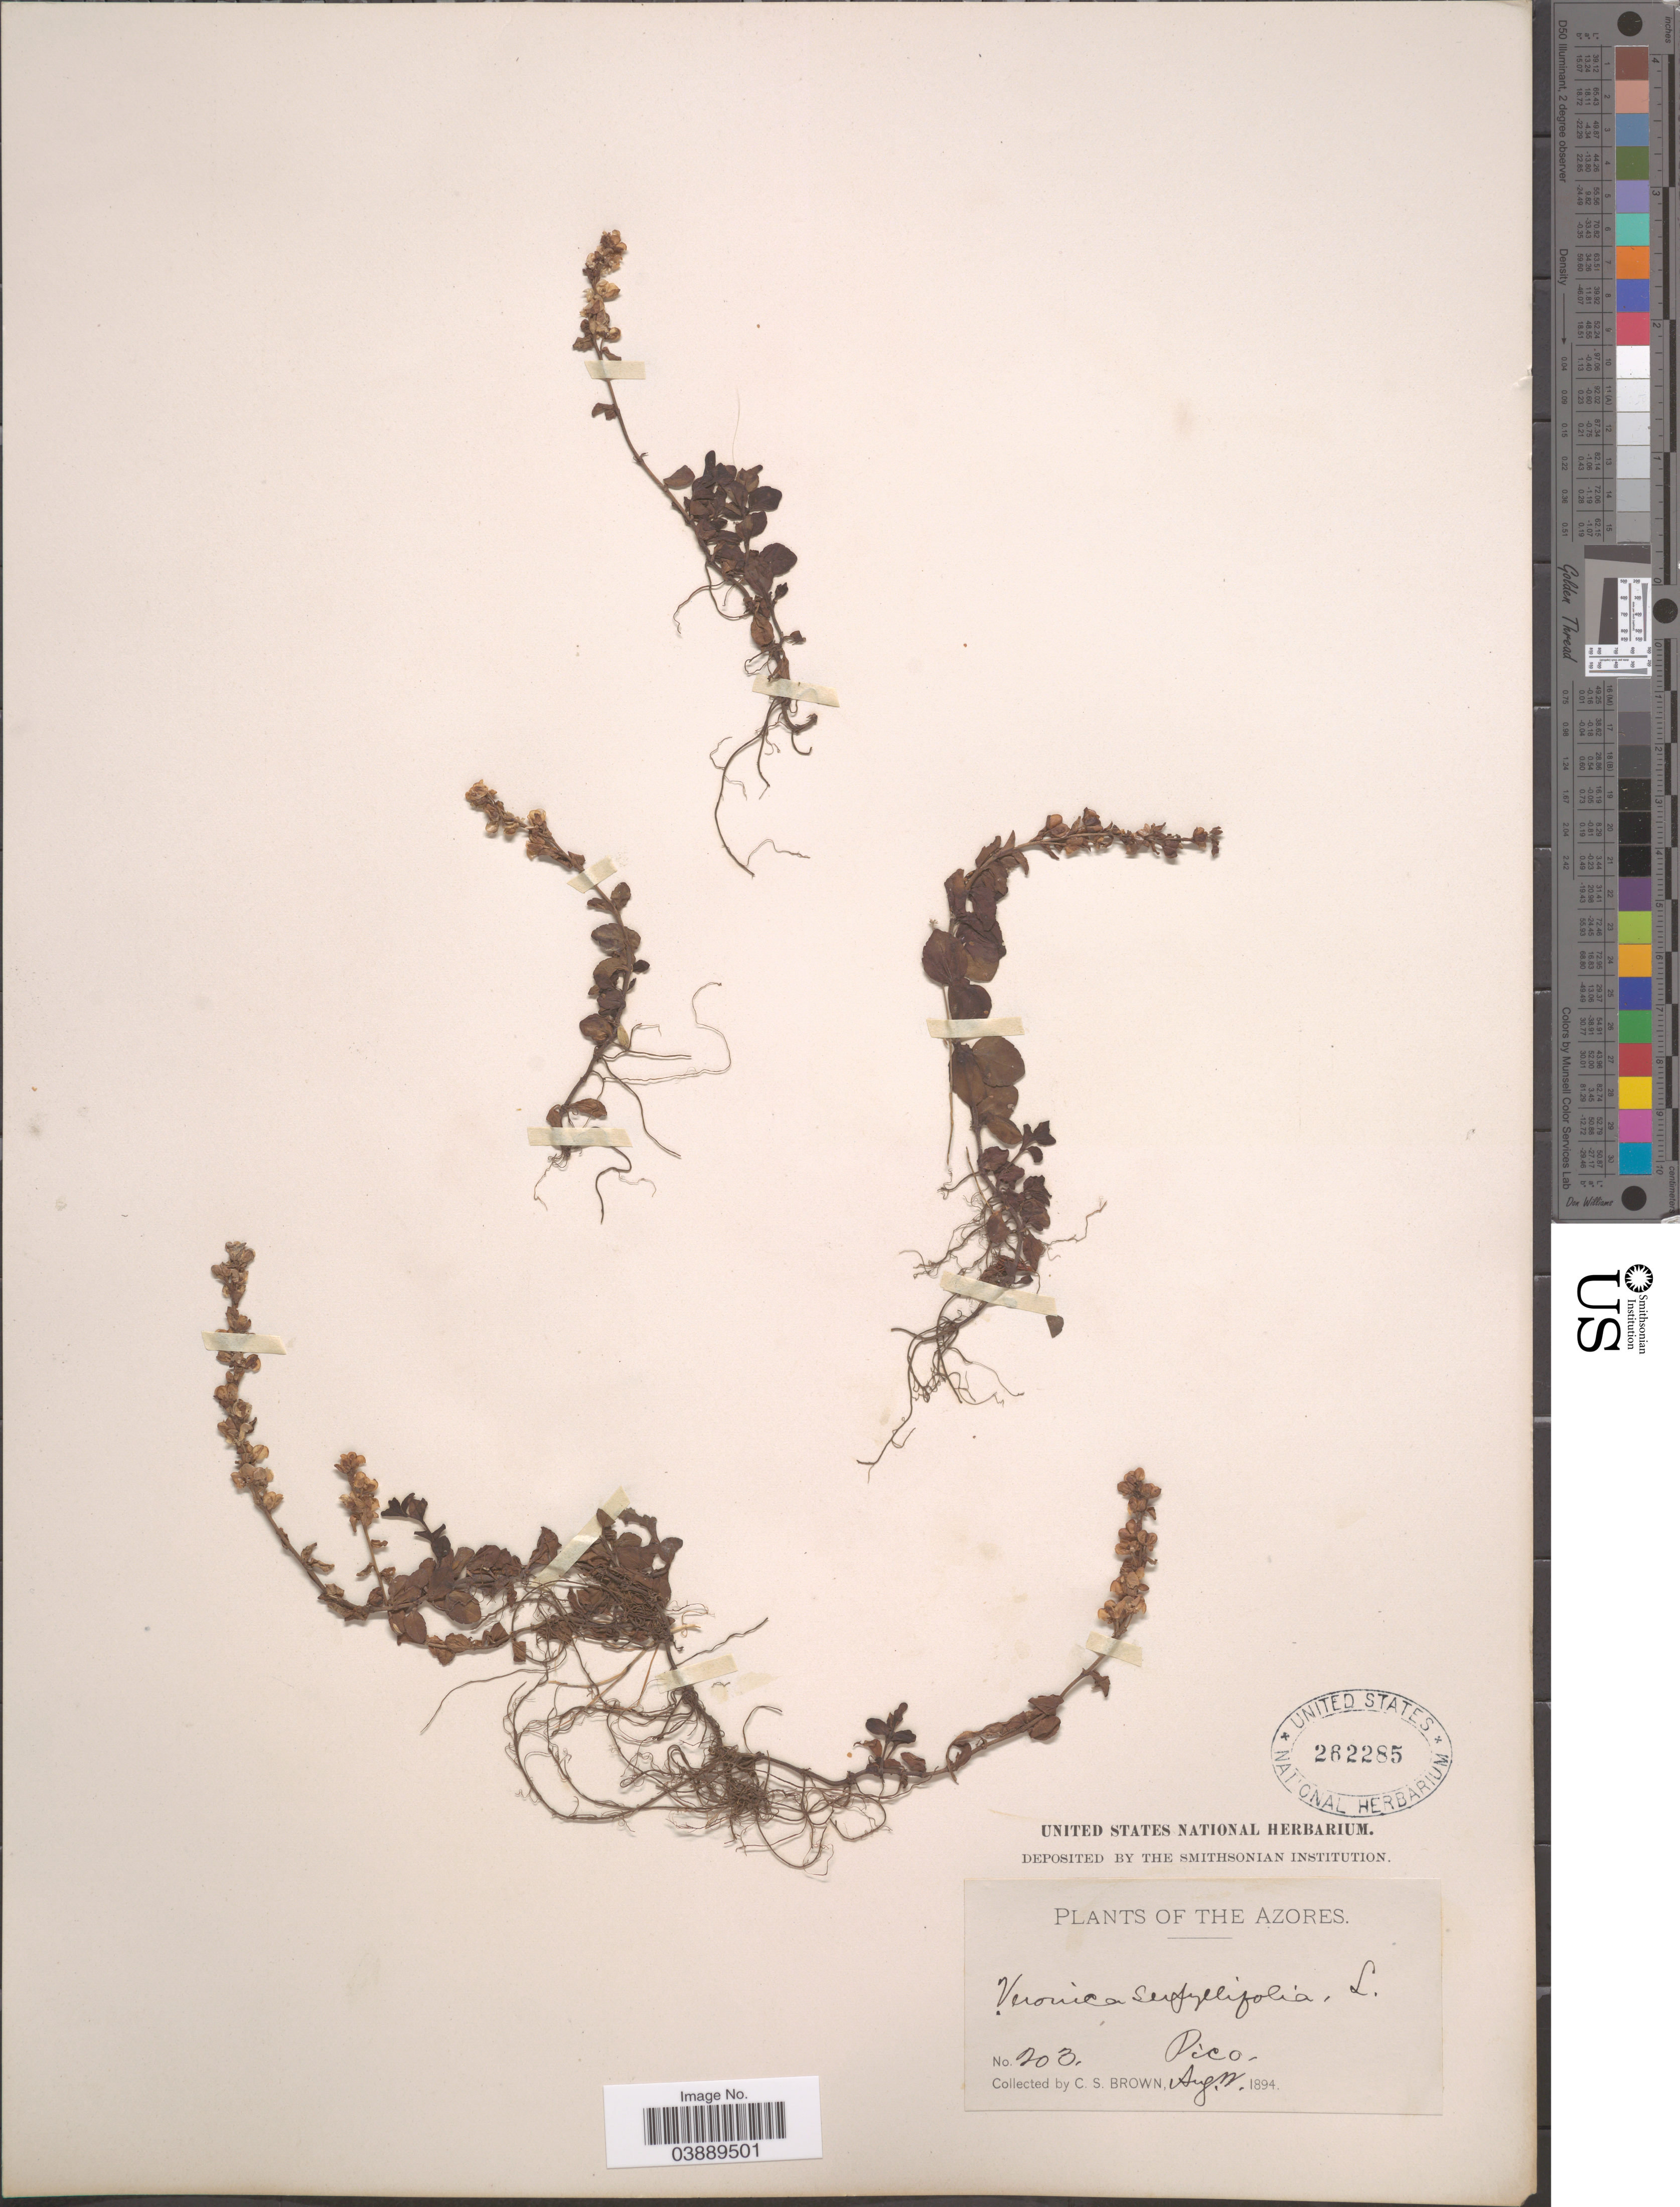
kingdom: Plantae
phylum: Tracheophyta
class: Magnoliopsida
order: Lamiales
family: Plantaginaceae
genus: Veronica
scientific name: Veronica serpyllifolia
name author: L.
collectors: C. S. Brown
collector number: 203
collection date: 1894-08-02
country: Portugal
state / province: Azores (Aut. Reg.)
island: Pico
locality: Pico.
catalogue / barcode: US 262285